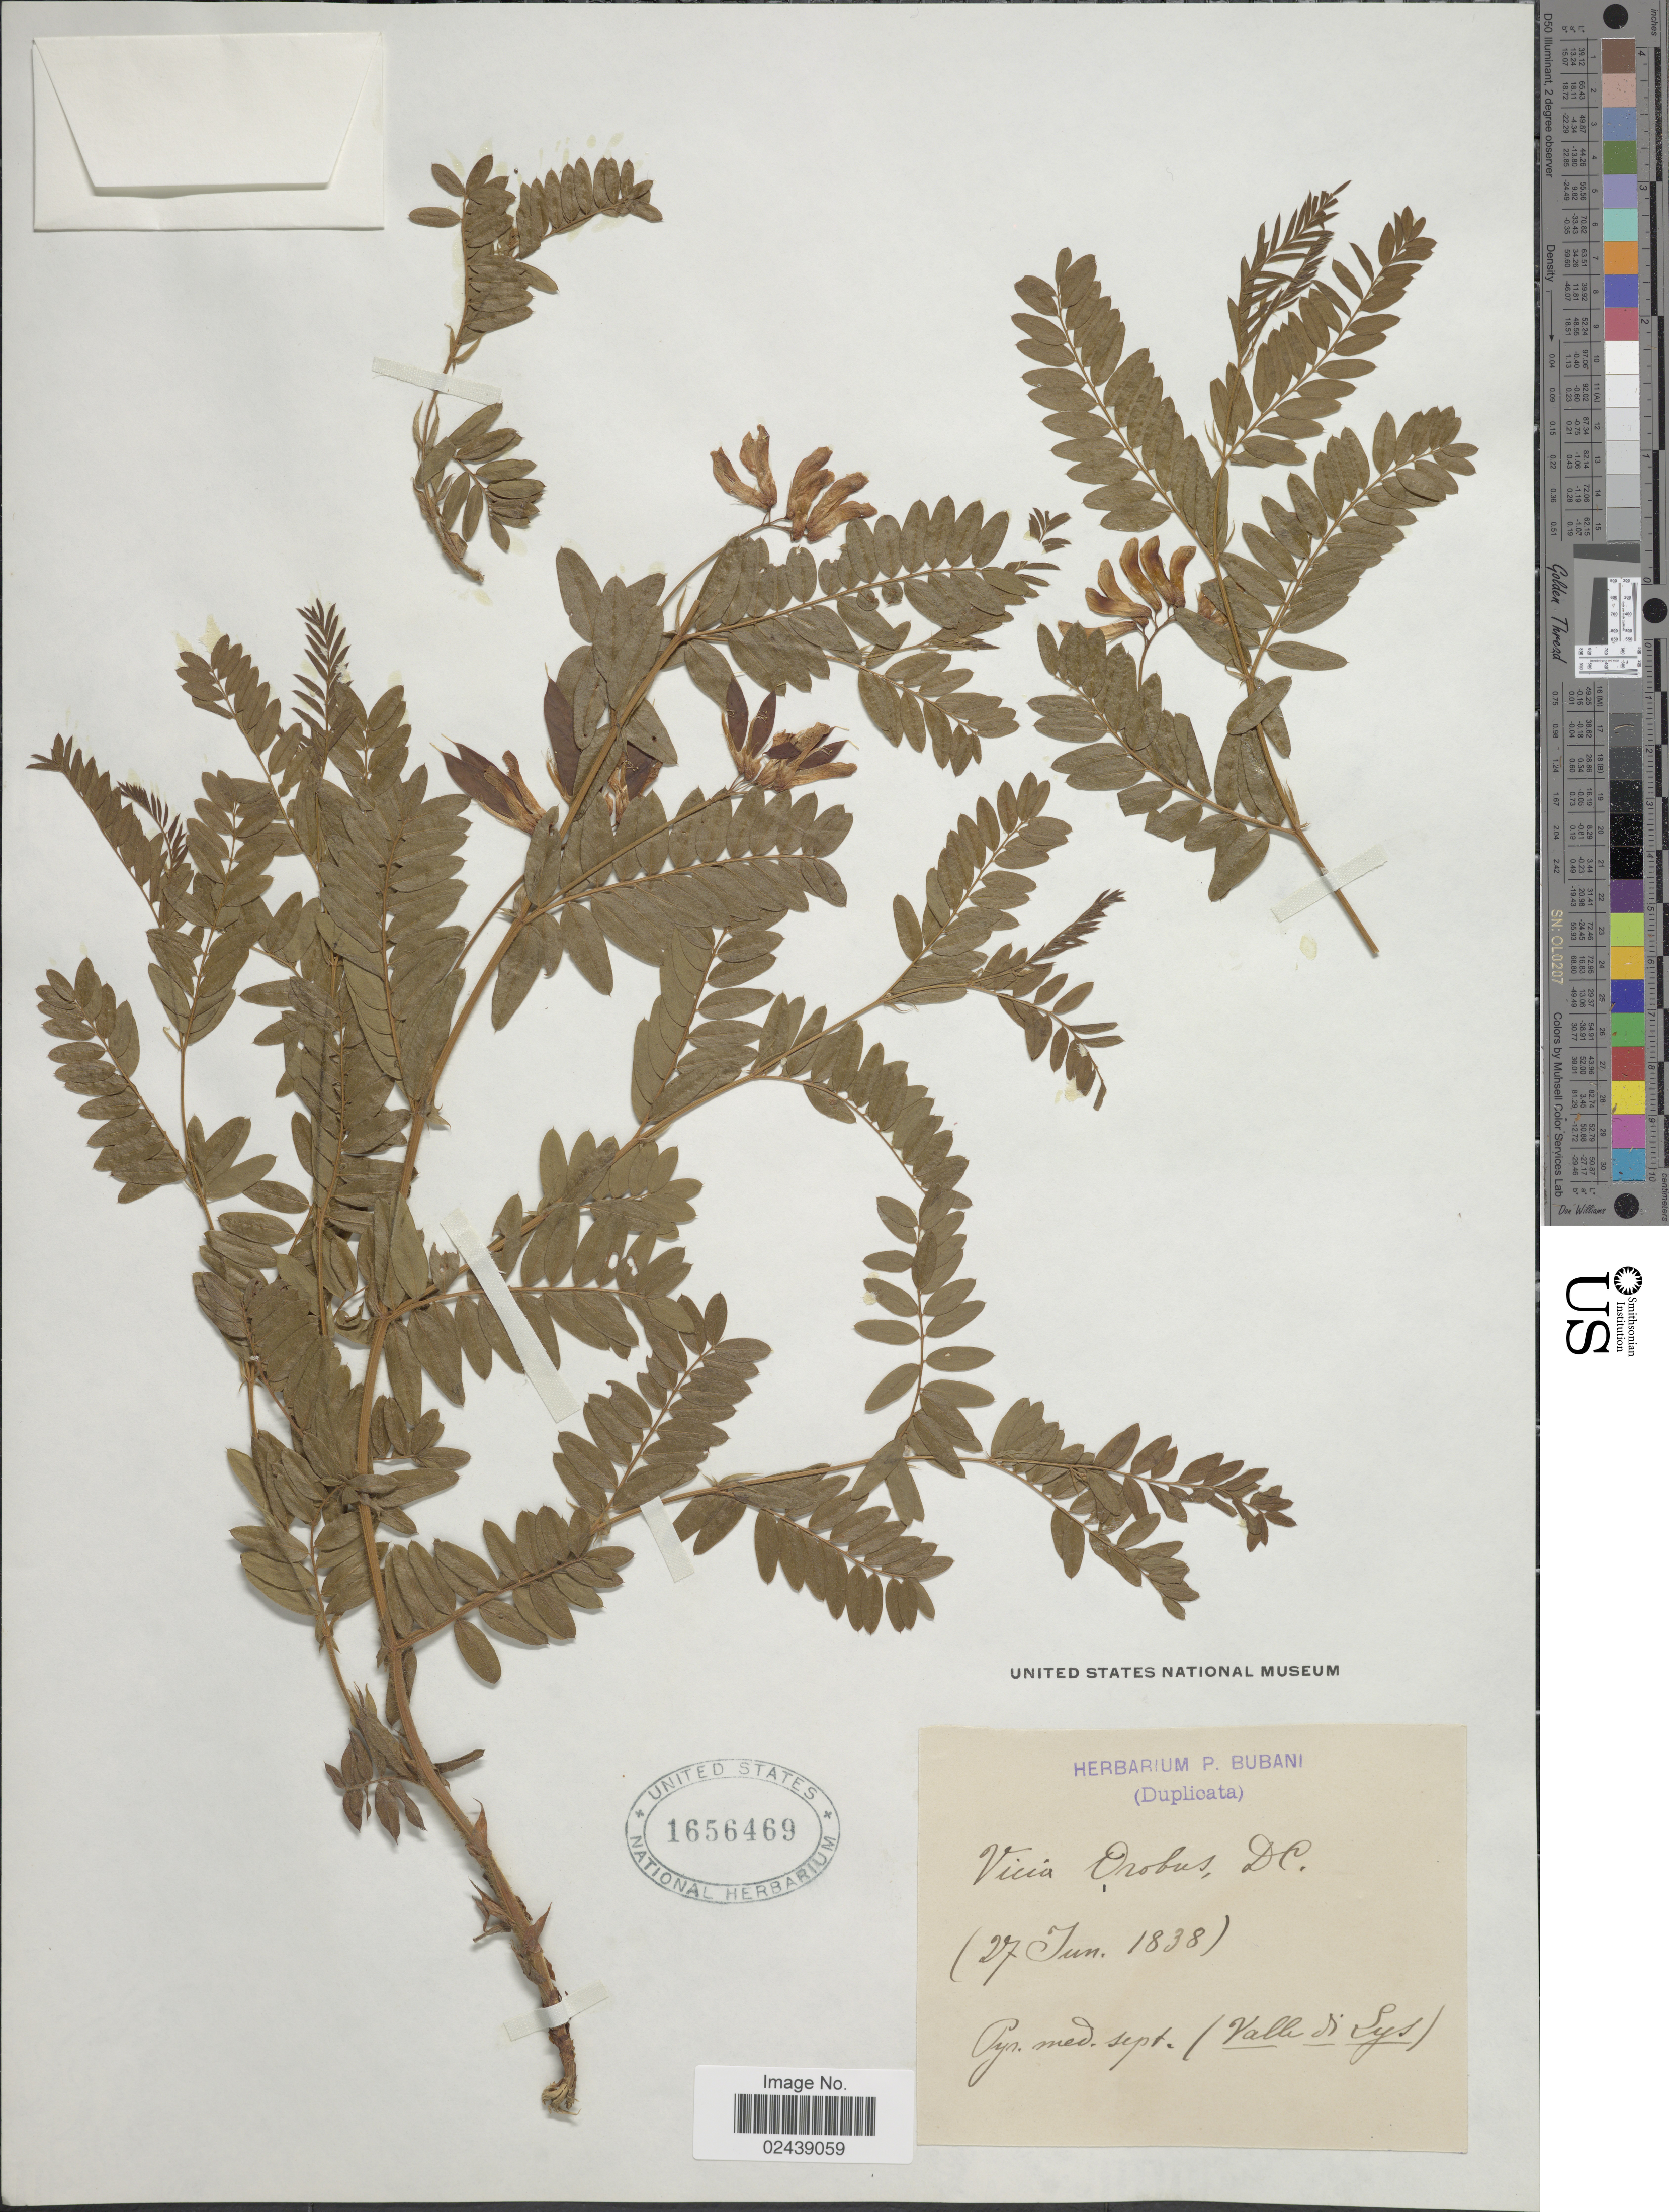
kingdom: Plantae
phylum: Tracheophyta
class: Magnoliopsida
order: Fabales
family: Fabaceae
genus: Vicia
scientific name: Vicia orobus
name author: DC.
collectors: ex herb. P. Bubani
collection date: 1838-06-27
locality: Pur. med. sept. (Valle di Lys)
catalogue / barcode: US 1656469